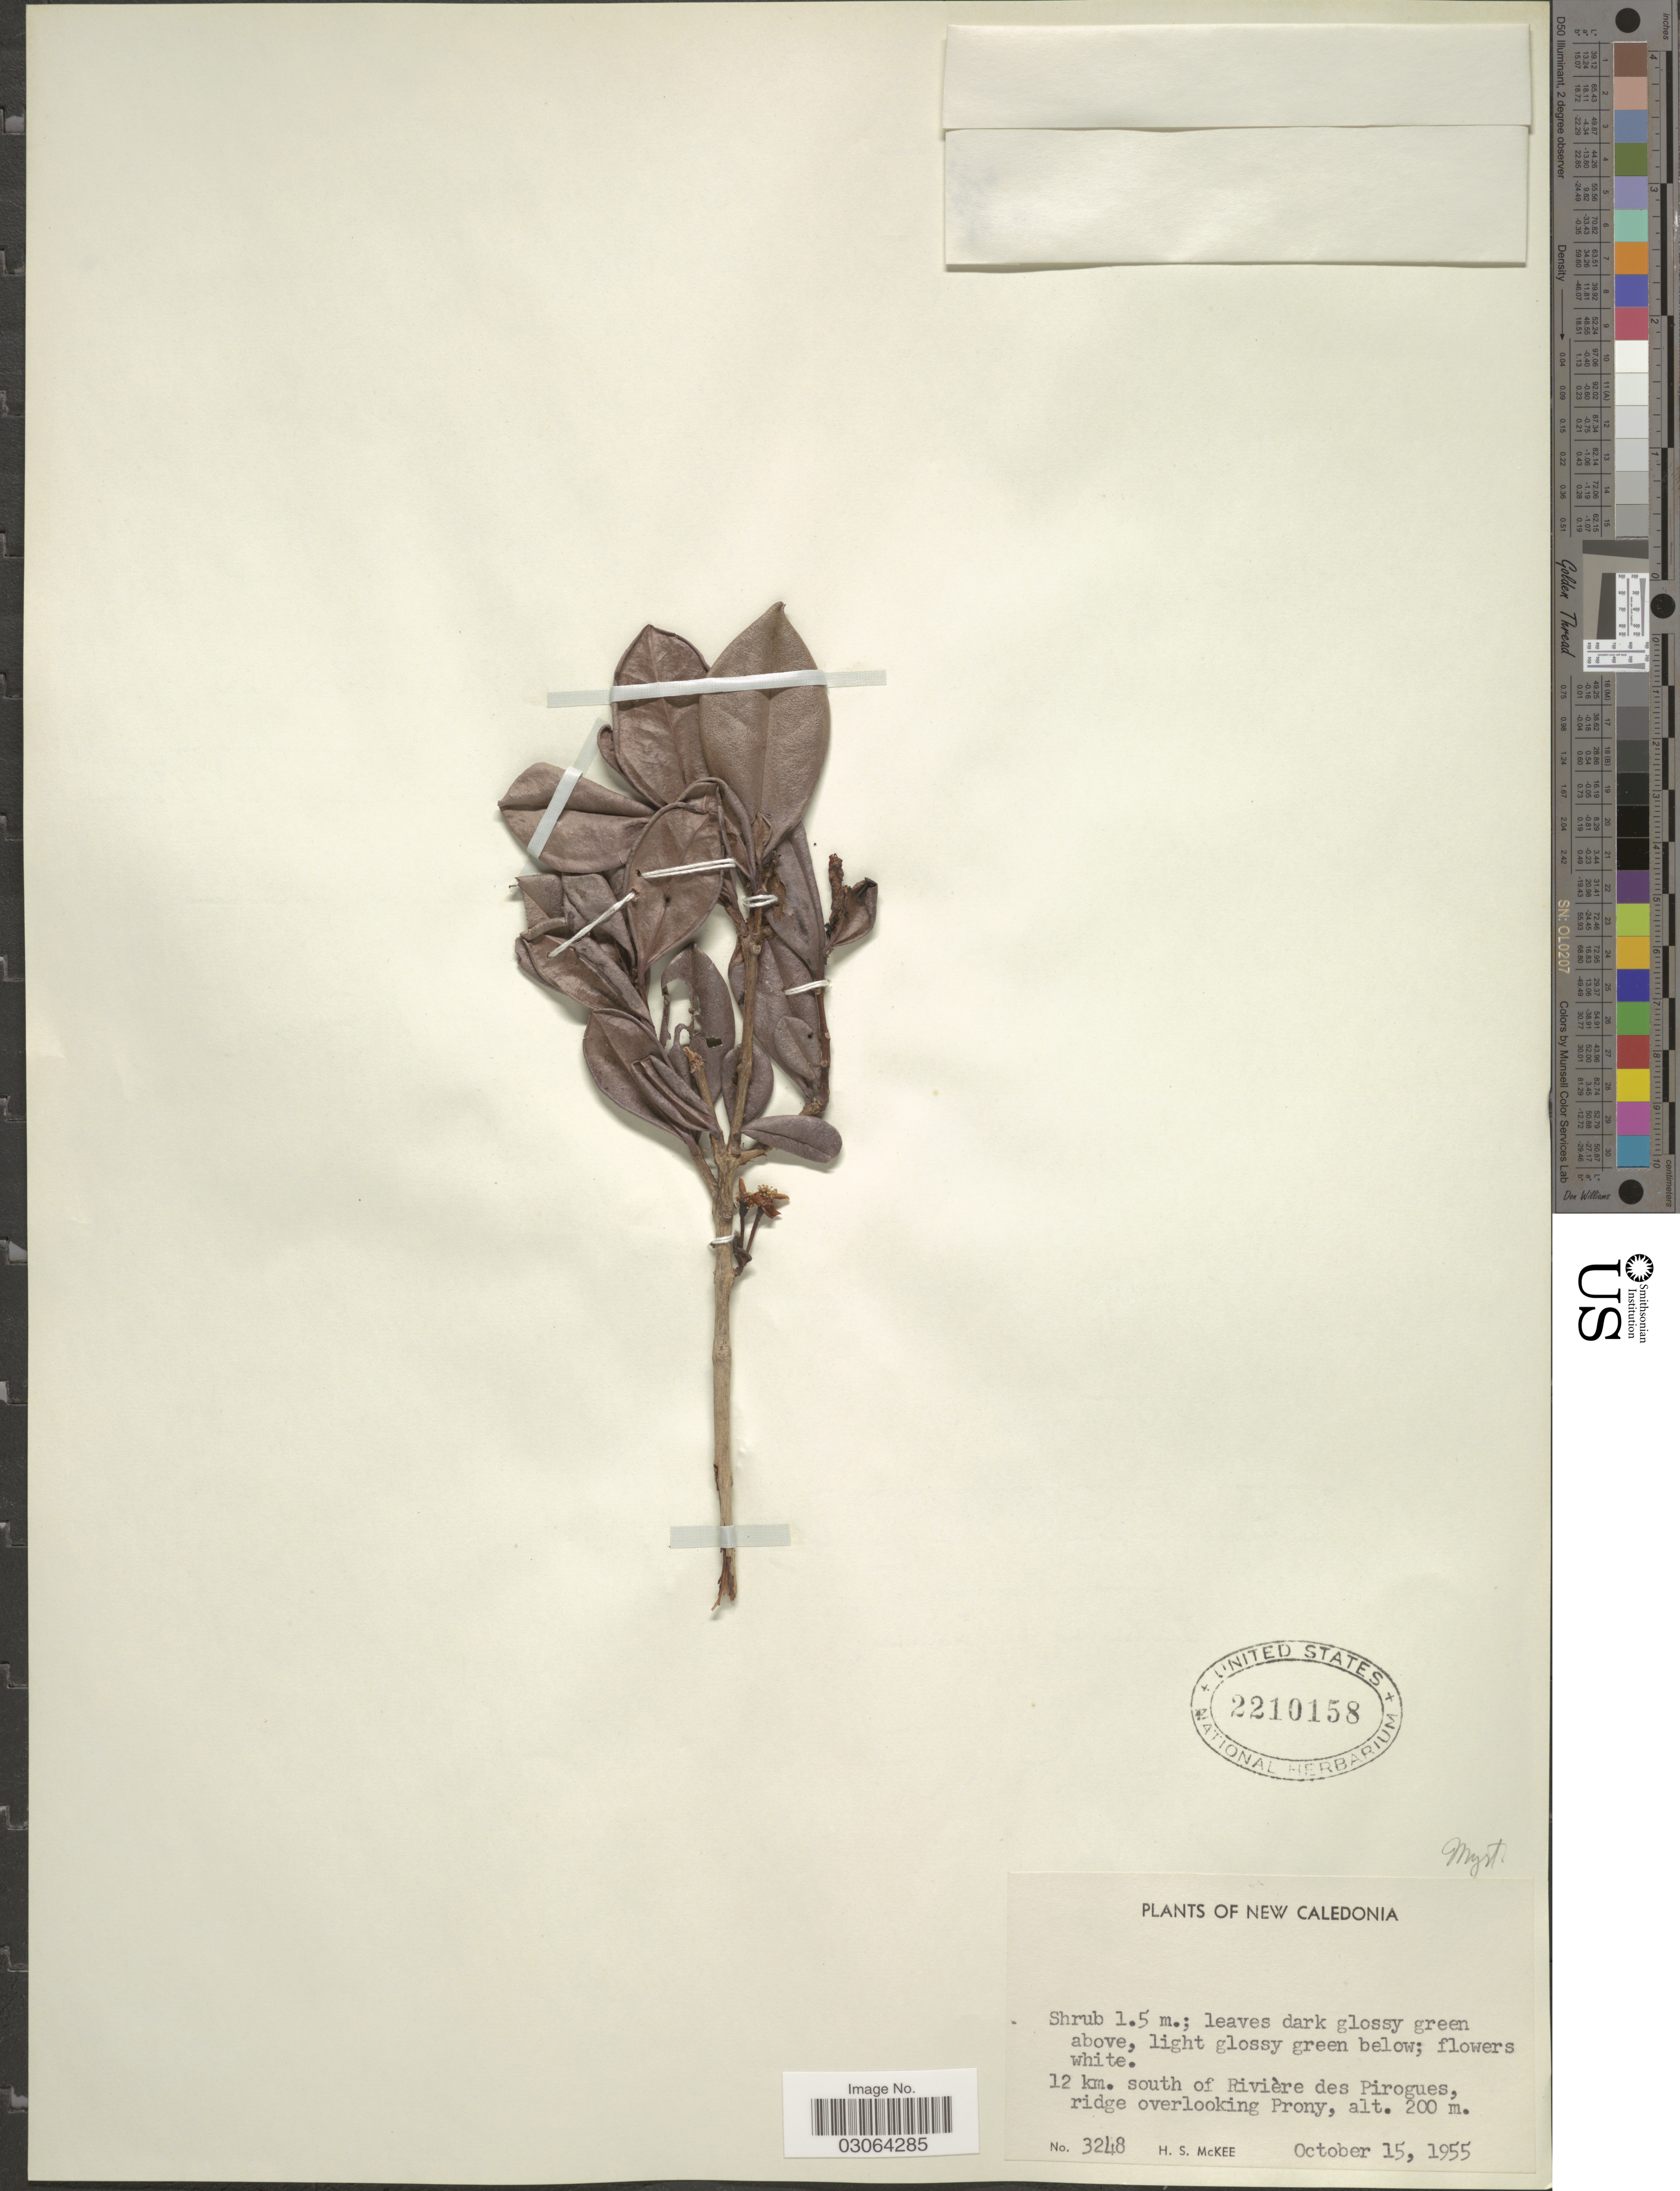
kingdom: Plantae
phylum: Tracheophyta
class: Magnoliopsida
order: Myrtales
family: Myrtaceae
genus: Archirhodomyrtus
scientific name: Archirhodomyrtus turbinata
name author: (Schltr.) Burret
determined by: Munzinger, J. K.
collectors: H. S. McKee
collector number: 3248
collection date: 1955-10-15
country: New Caledonia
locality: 12 km. south of Rivière des Pirogues, ridge overlooking Prony.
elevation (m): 200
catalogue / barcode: US 2210158